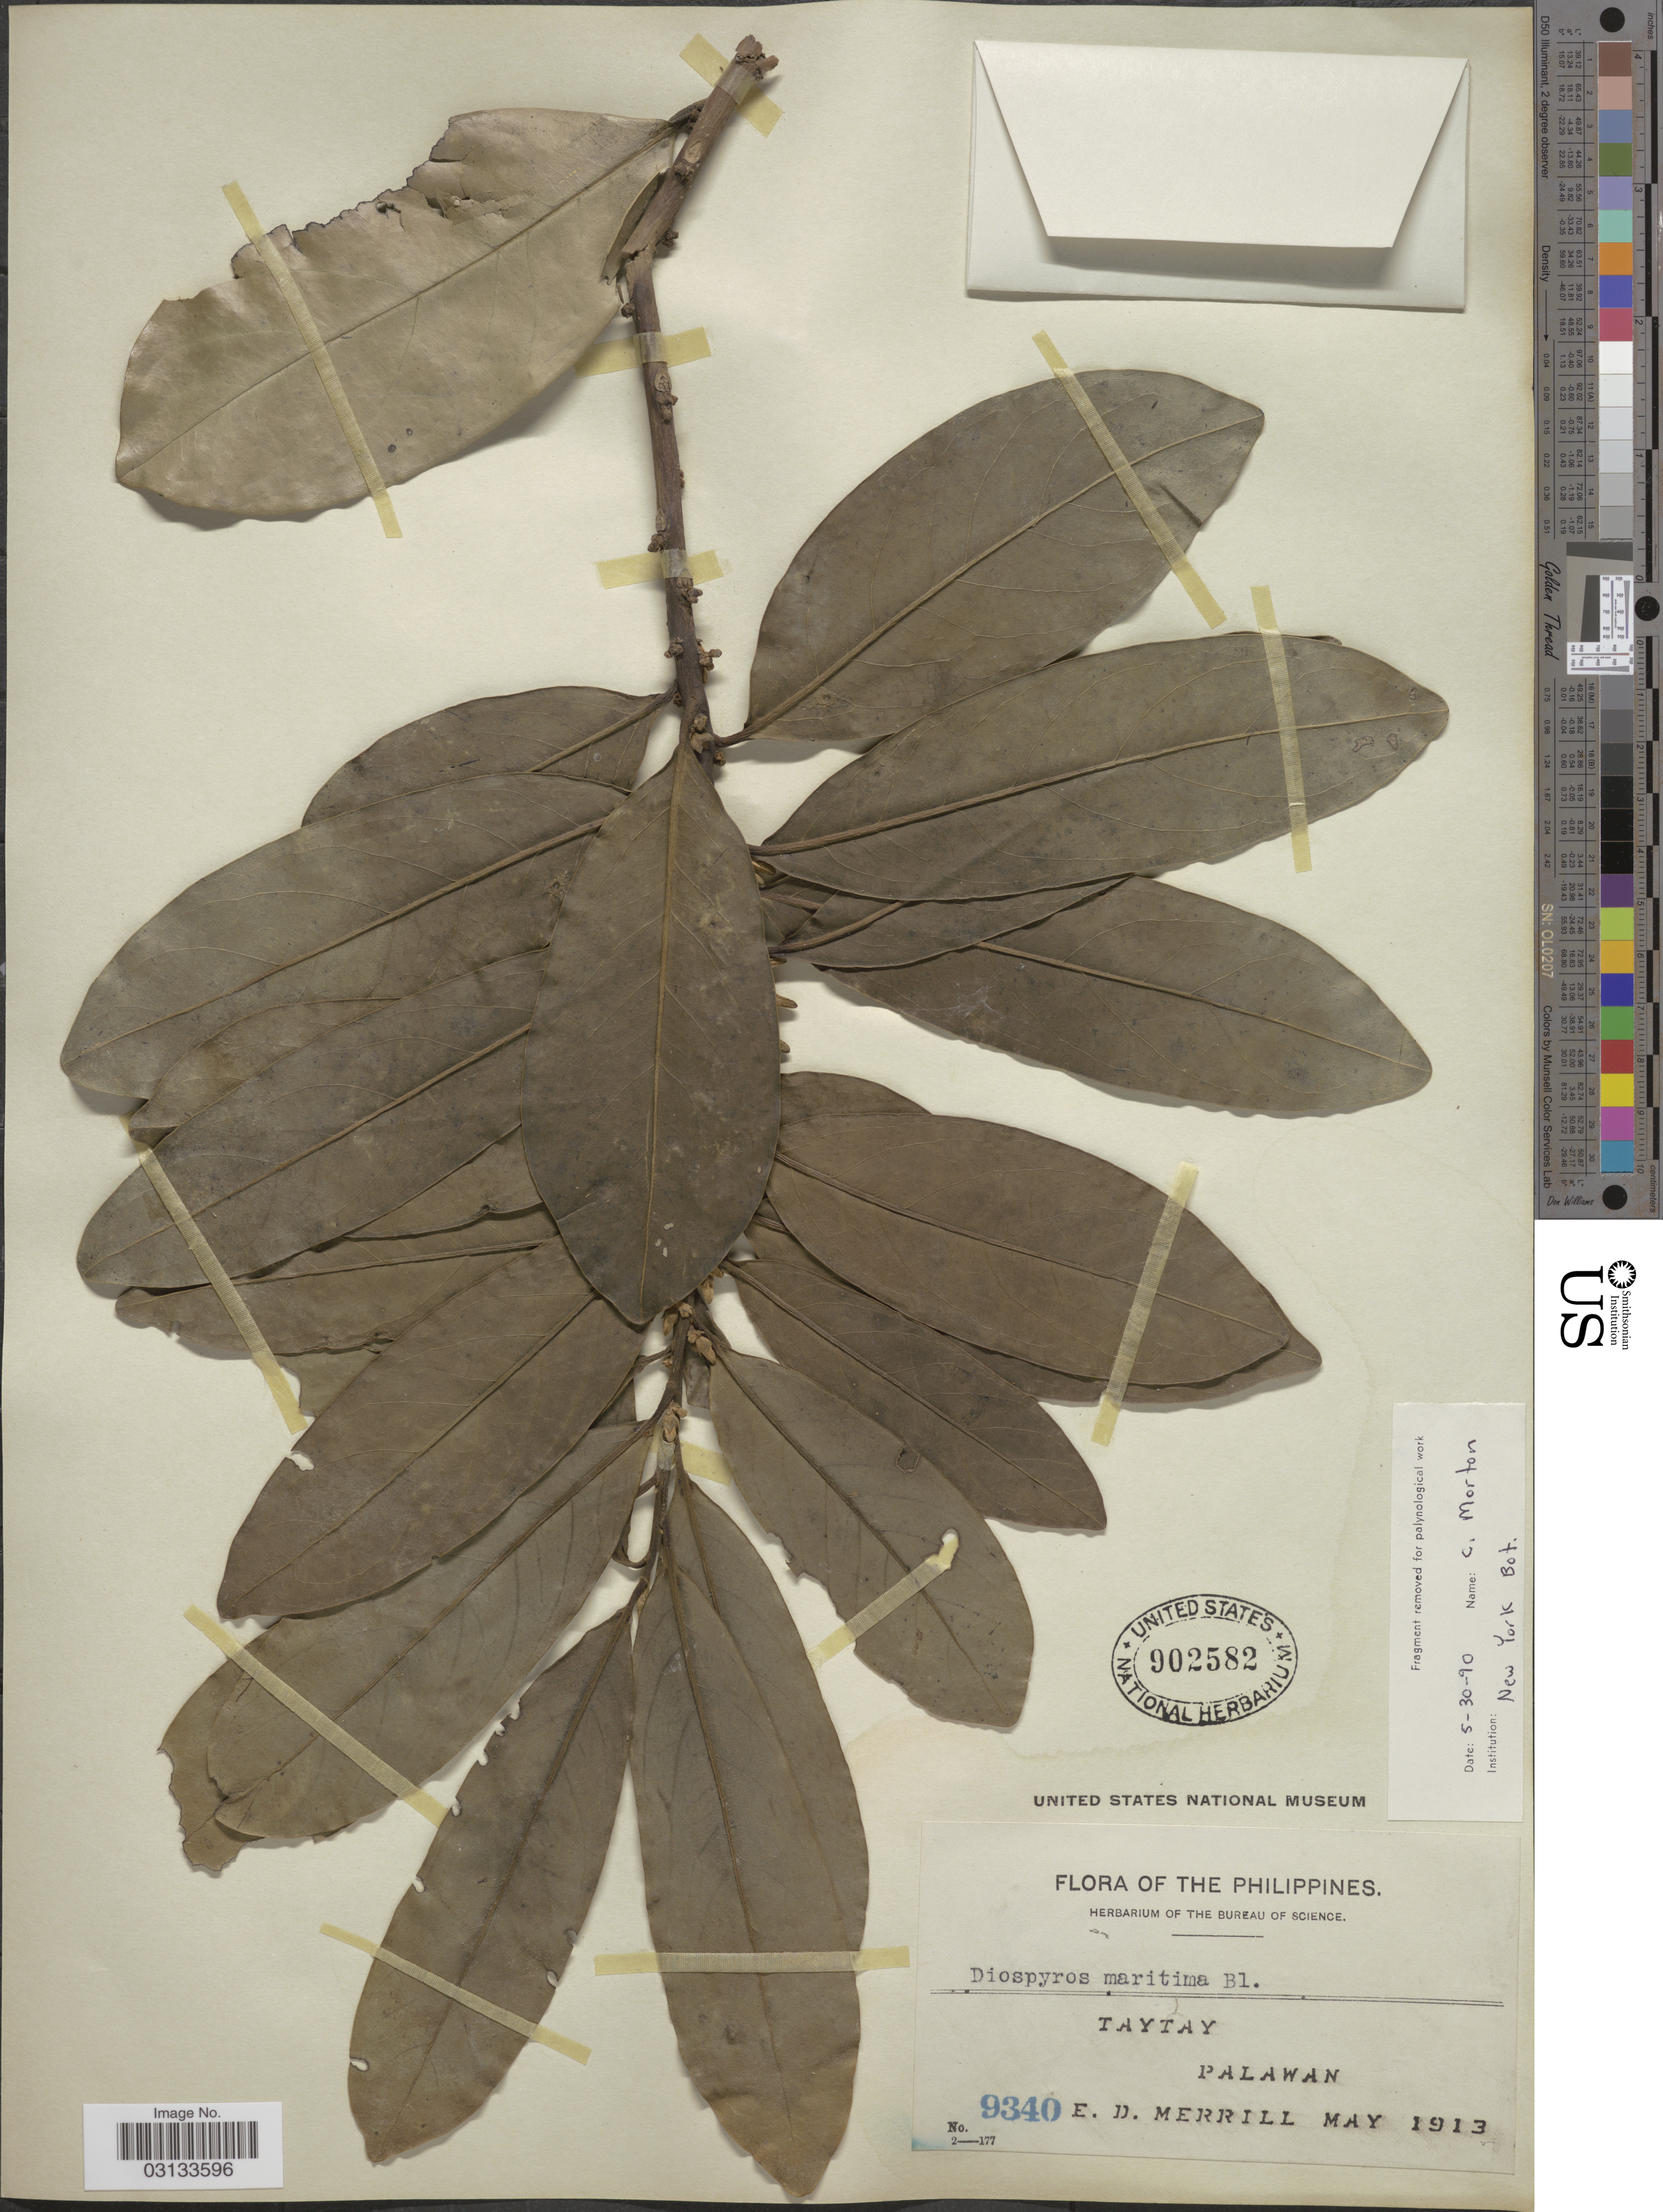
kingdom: Plantae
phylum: Tracheophyta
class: Magnoliopsida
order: Ericales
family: Ebenaceae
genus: Diospyros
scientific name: Diospyros maritima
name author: Blume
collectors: E. D. Merrill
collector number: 9340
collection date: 1913-05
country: Philippines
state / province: Mimaropa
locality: Taytay, Palawan.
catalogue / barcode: US 902582